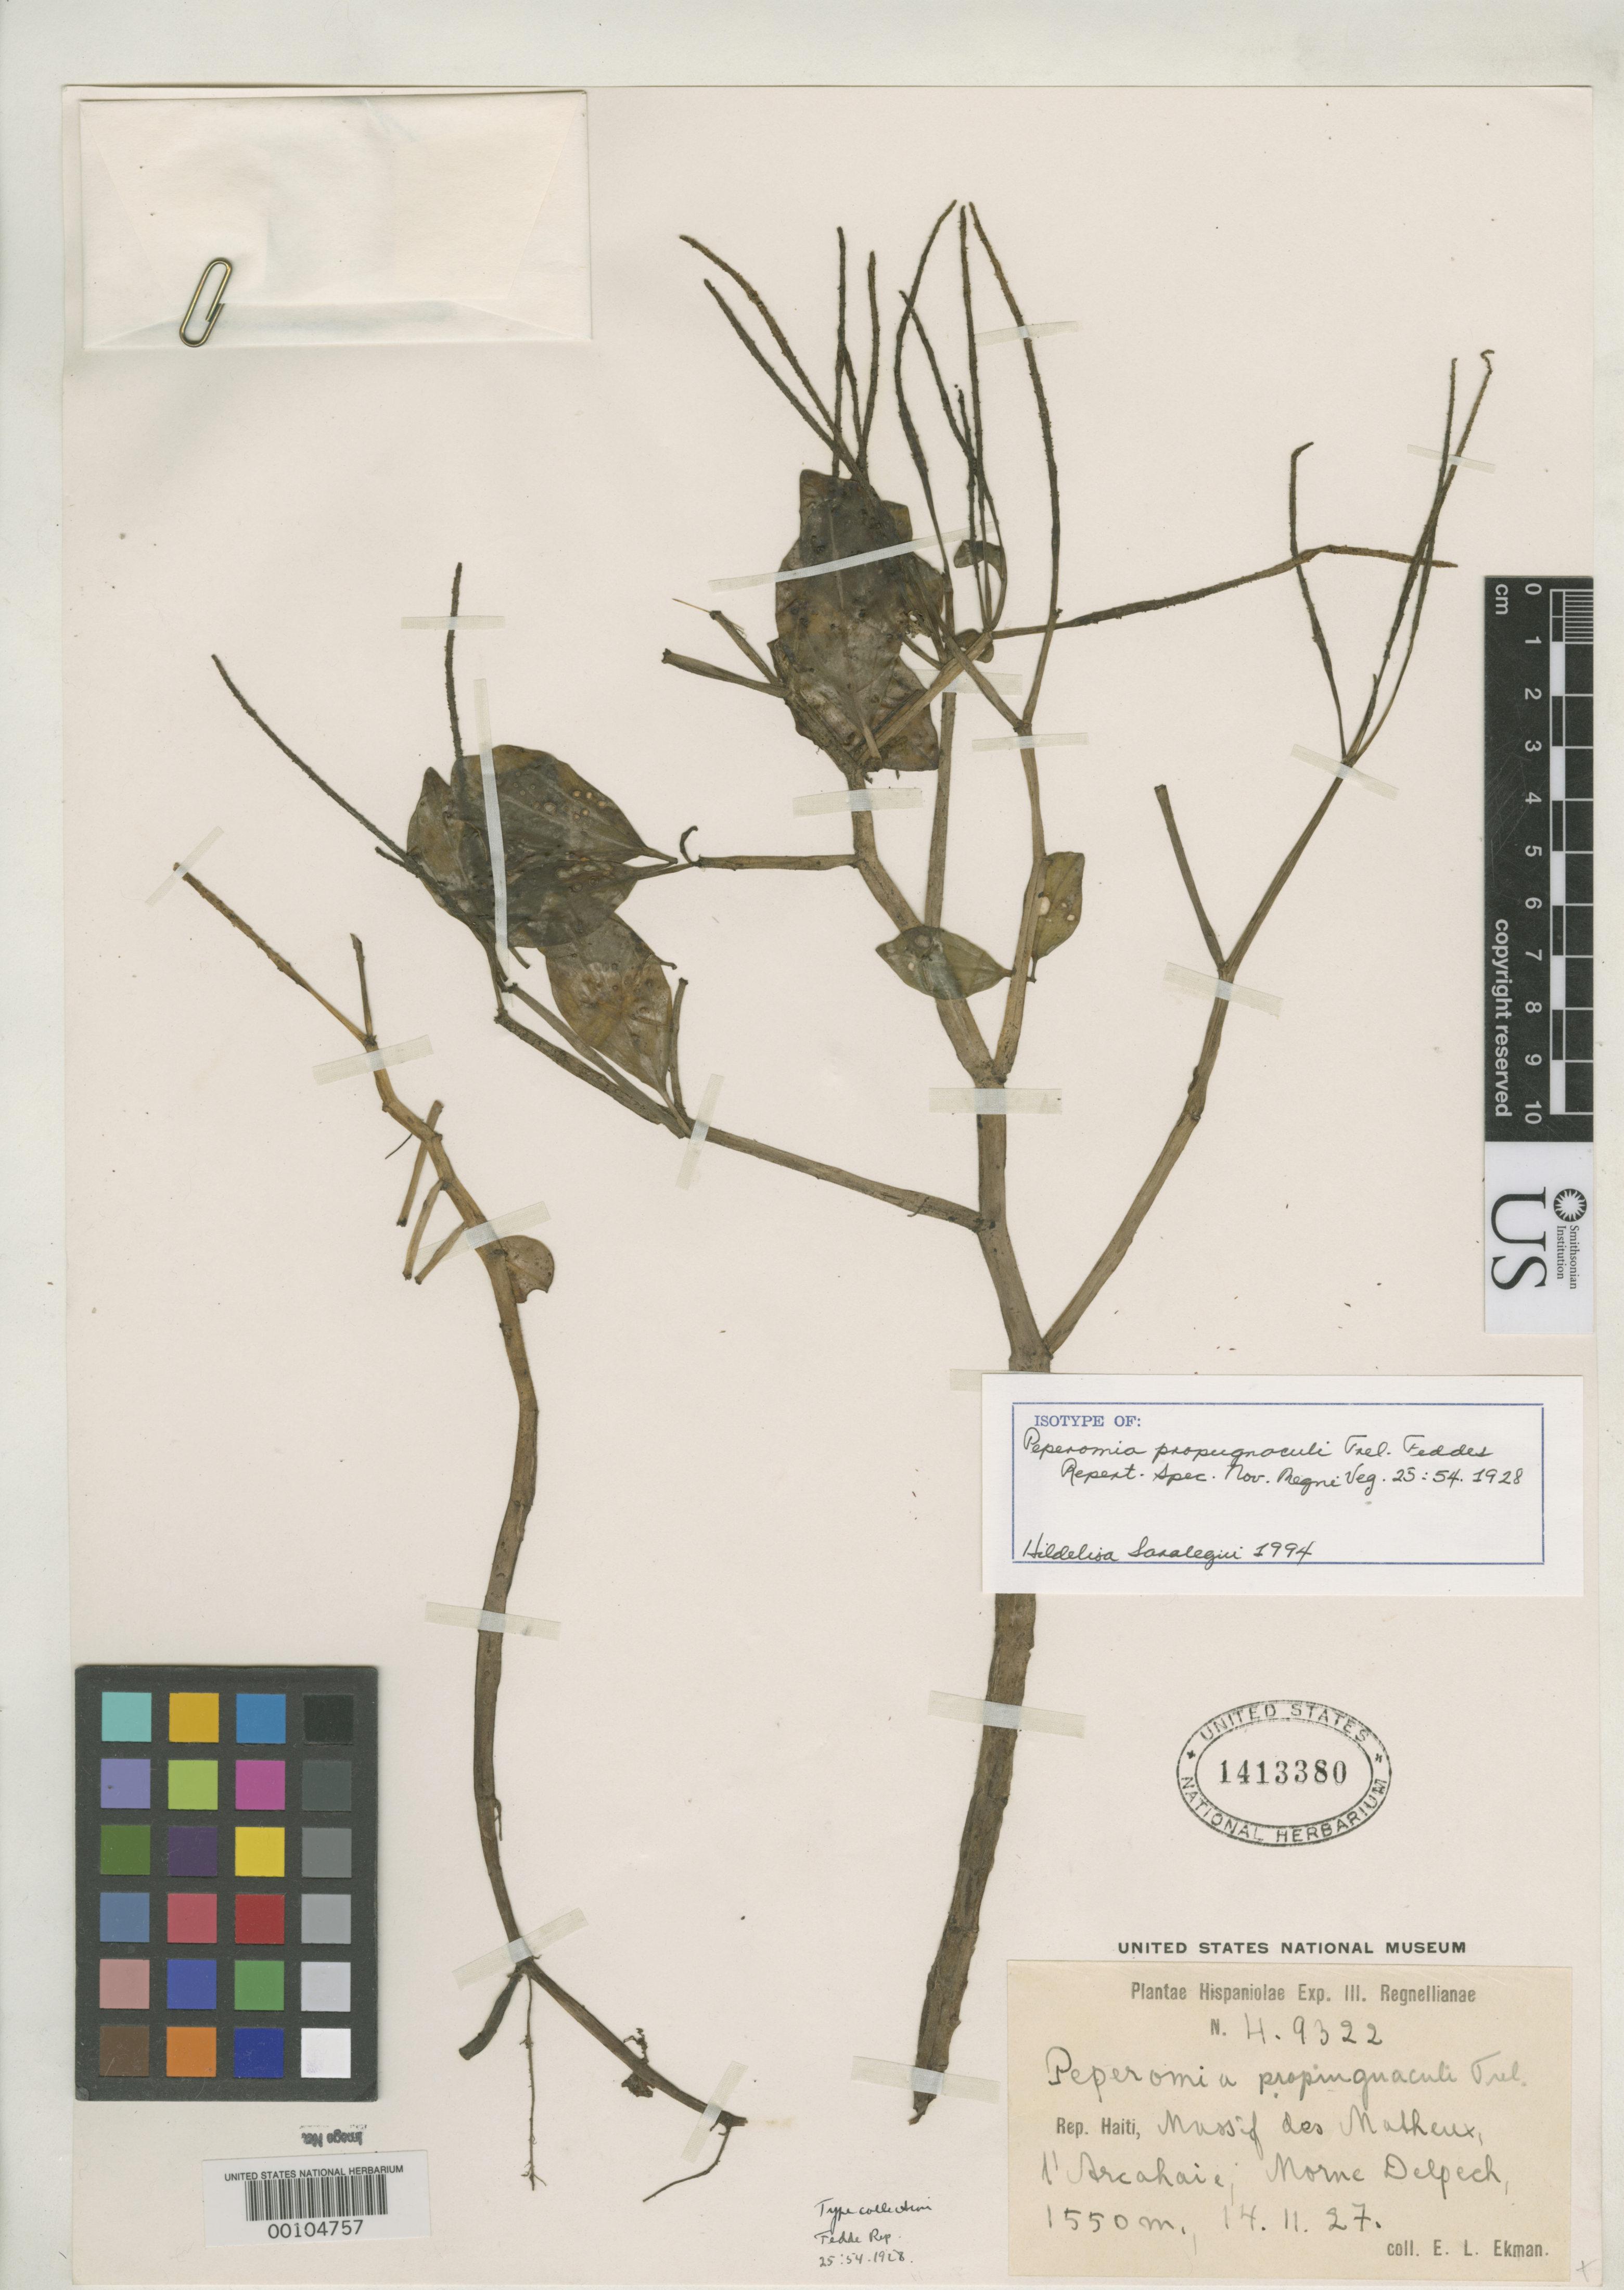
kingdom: Plantae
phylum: Tracheophyta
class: Magnoliopsida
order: Piperales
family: Piperaceae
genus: Peperomia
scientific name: Peperomia propugnaculi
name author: Trel.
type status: Isotype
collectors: E. L. Ekman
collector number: H 9322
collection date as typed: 14 Nov 1927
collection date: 1927-11-14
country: Haiti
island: Hispaniola Island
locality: Morne Delpech, Massif des Matheux, L'Arcahaie.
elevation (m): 1550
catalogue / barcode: US 1413380